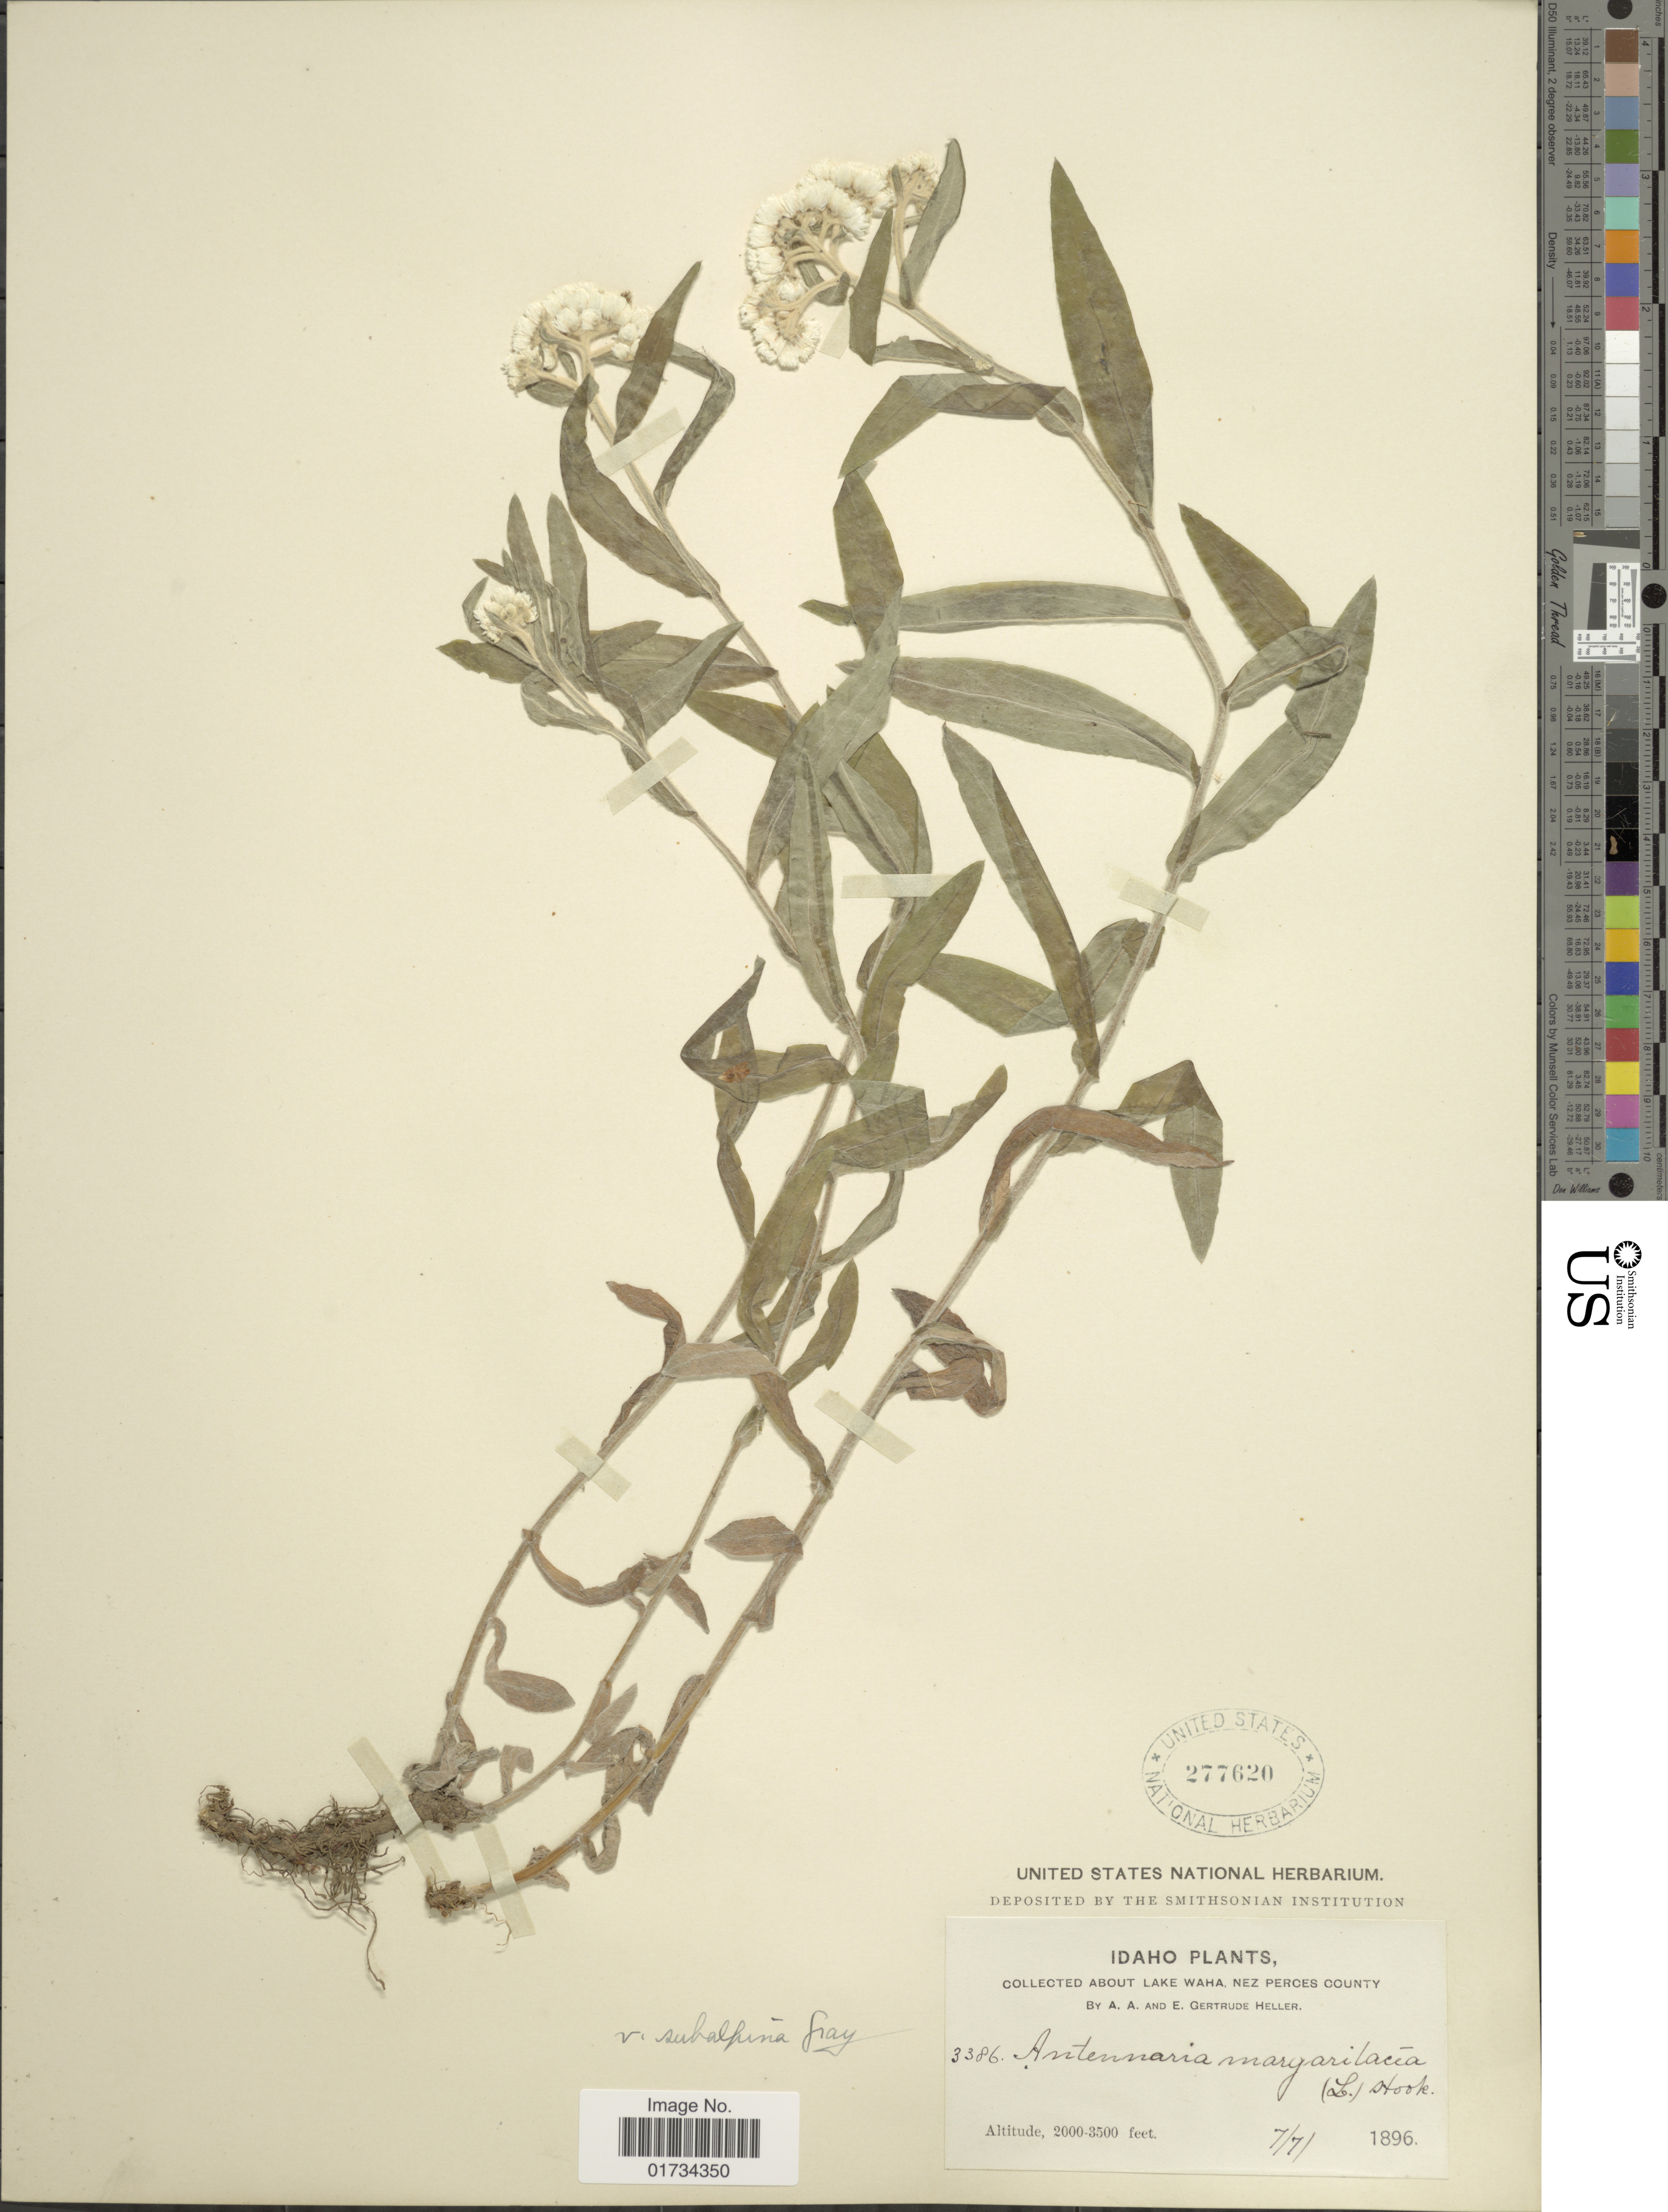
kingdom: Plantae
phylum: Tracheophyta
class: Magnoliopsida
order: Asterales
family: Asteraceae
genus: Anaphalis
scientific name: Anaphalis subalpina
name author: (A. Gray) Rydb.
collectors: A. A. Heller & E. G. Heller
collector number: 3386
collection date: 1896-07-07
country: United States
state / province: Idaho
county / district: Nez Perce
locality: About lake Waha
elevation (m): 610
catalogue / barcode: US 277620